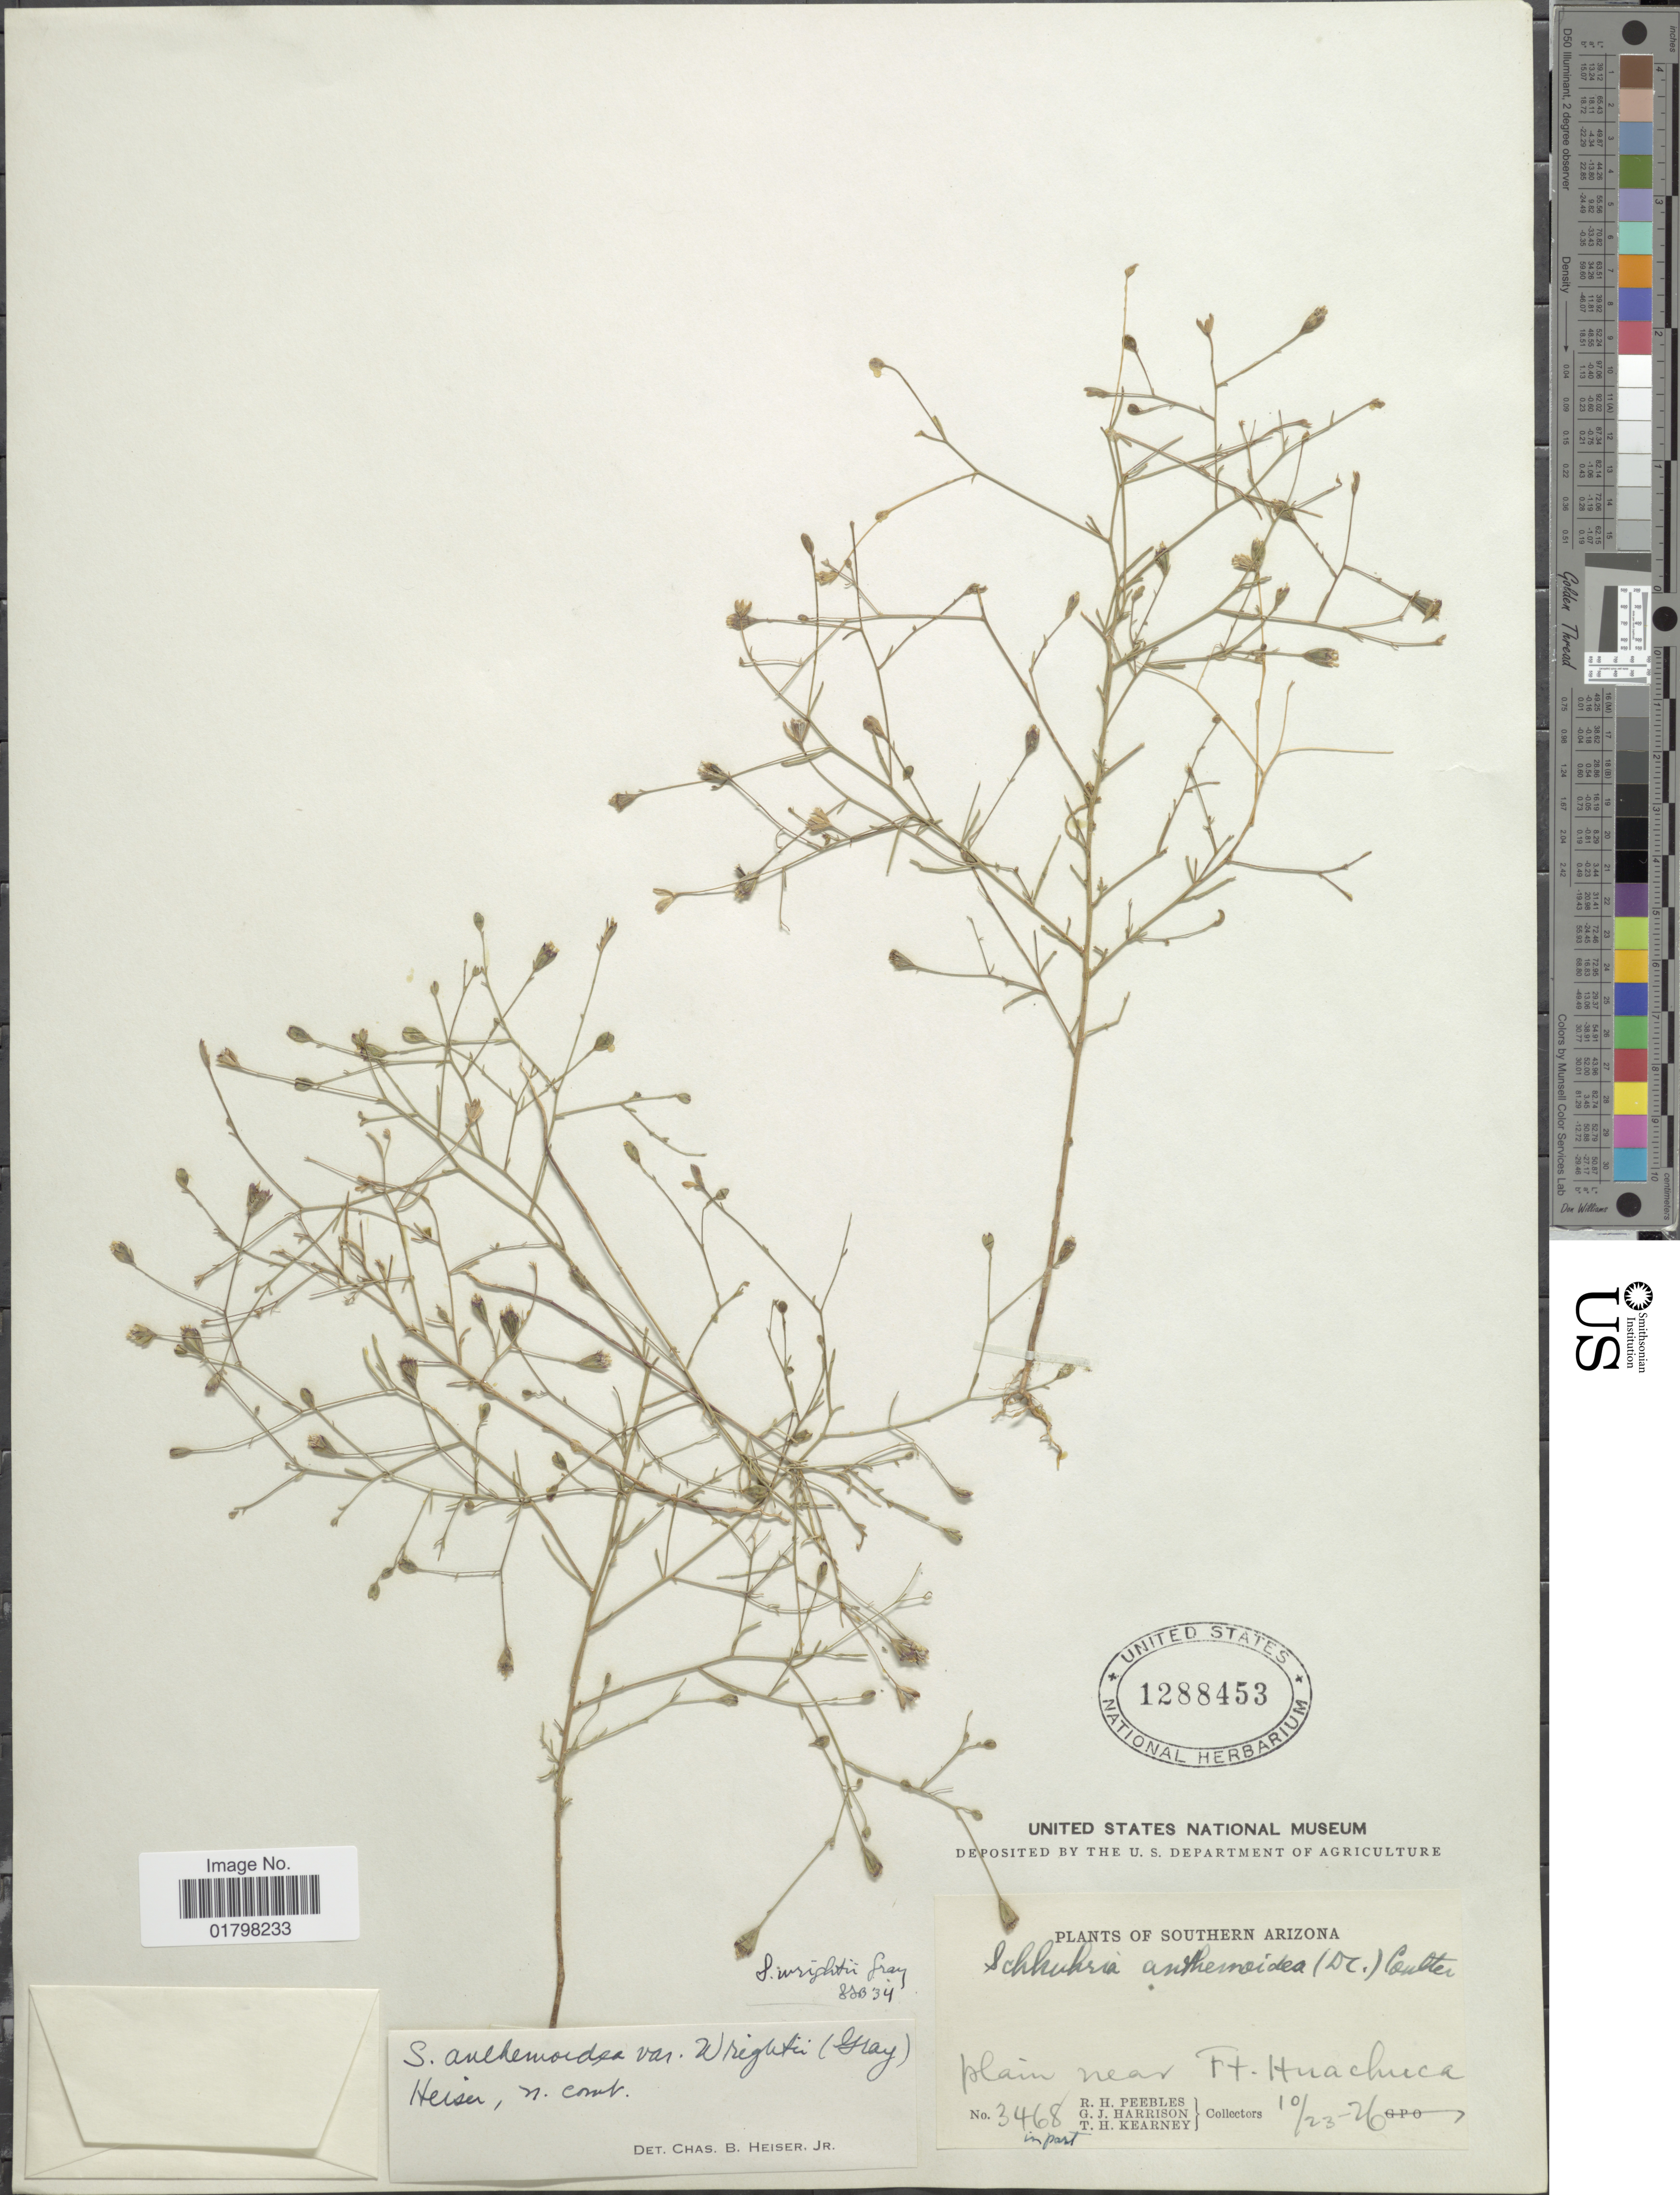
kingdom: Plantae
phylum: Tracheophyta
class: Magnoliopsida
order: Asterales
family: Asteraceae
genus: Schkuhria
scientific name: Schkuhria wislizeni var. wrightii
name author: (A. Gray) S.F. Blake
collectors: R. H. Peebles, G. J. Harrison & T. H. Kearney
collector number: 3468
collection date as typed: Transcribed d/m/y: 23/10/26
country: United States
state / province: Arizona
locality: Southern Arizona. Plain near Ft. Huachuca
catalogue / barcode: US 1288453